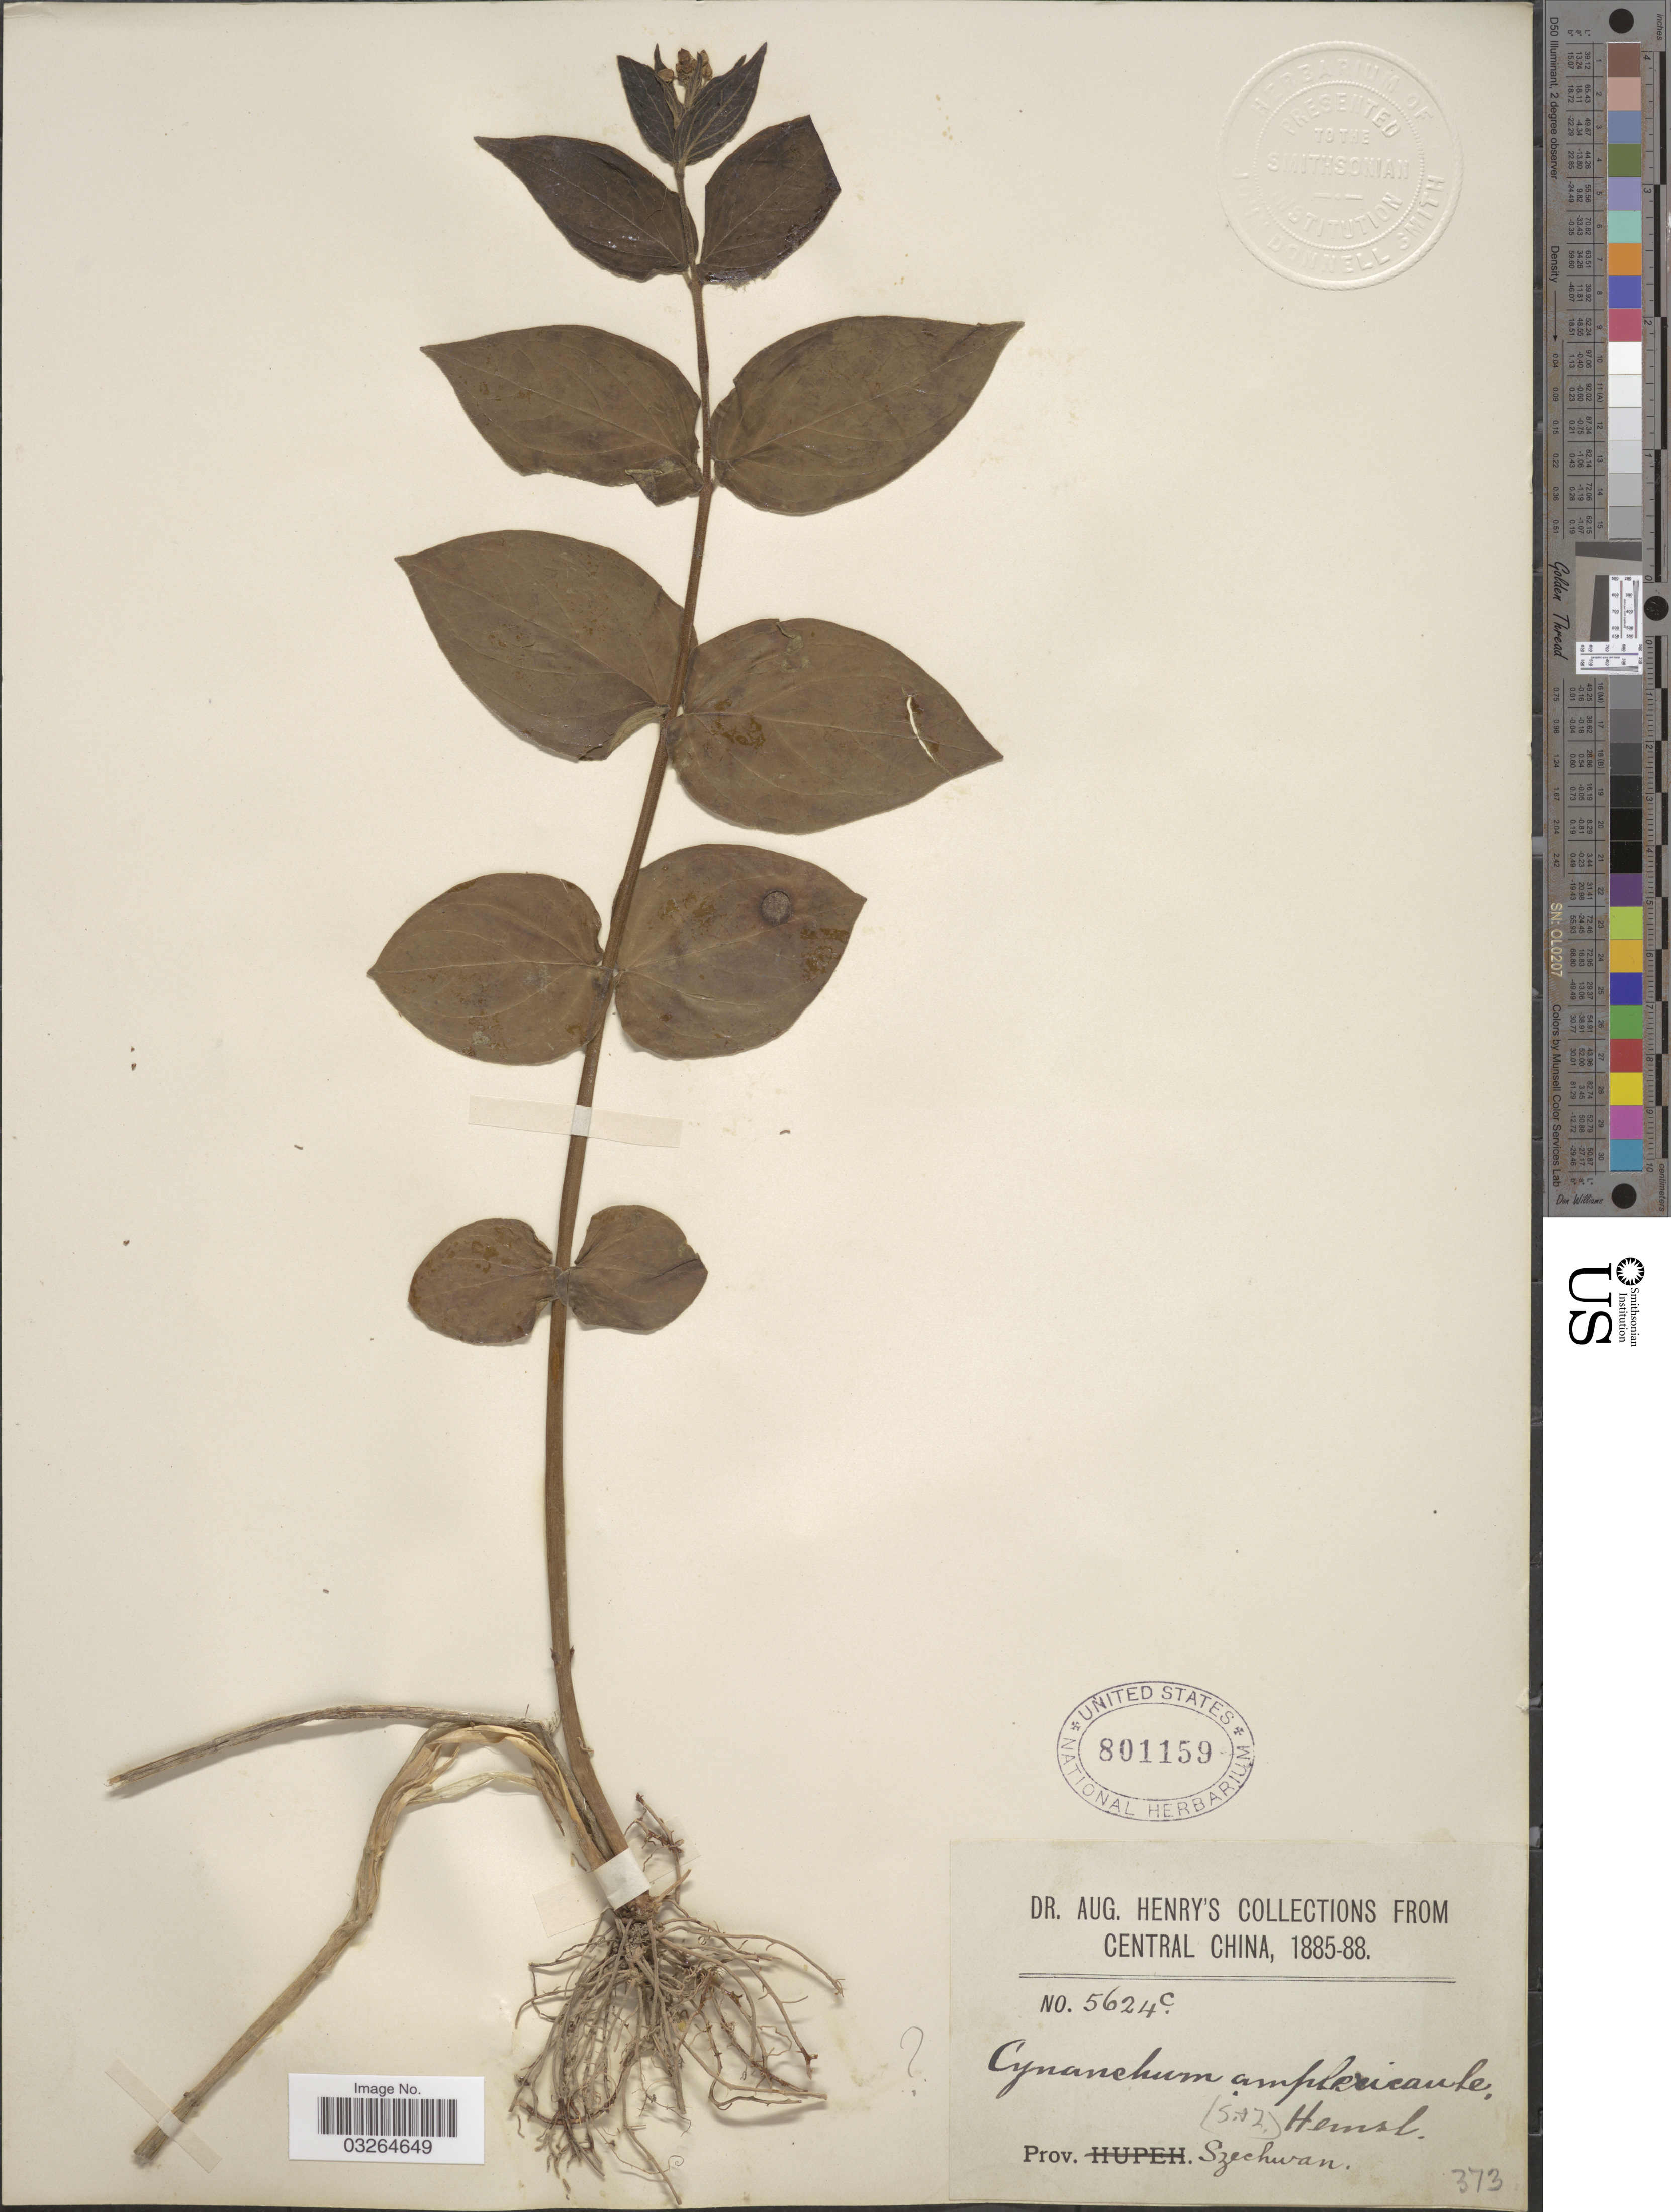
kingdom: Plantae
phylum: Tracheophyta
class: Magnoliopsida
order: Gentianales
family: Apocynaceae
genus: Cynanchum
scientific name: Cynanchum amplexicaule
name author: (Siebold & Zucc.) Hemsl.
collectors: A. Henry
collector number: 5624 C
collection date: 1885/1888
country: China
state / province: Sichuan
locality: Central China. Prov. Szechwan.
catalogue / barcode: US 801159